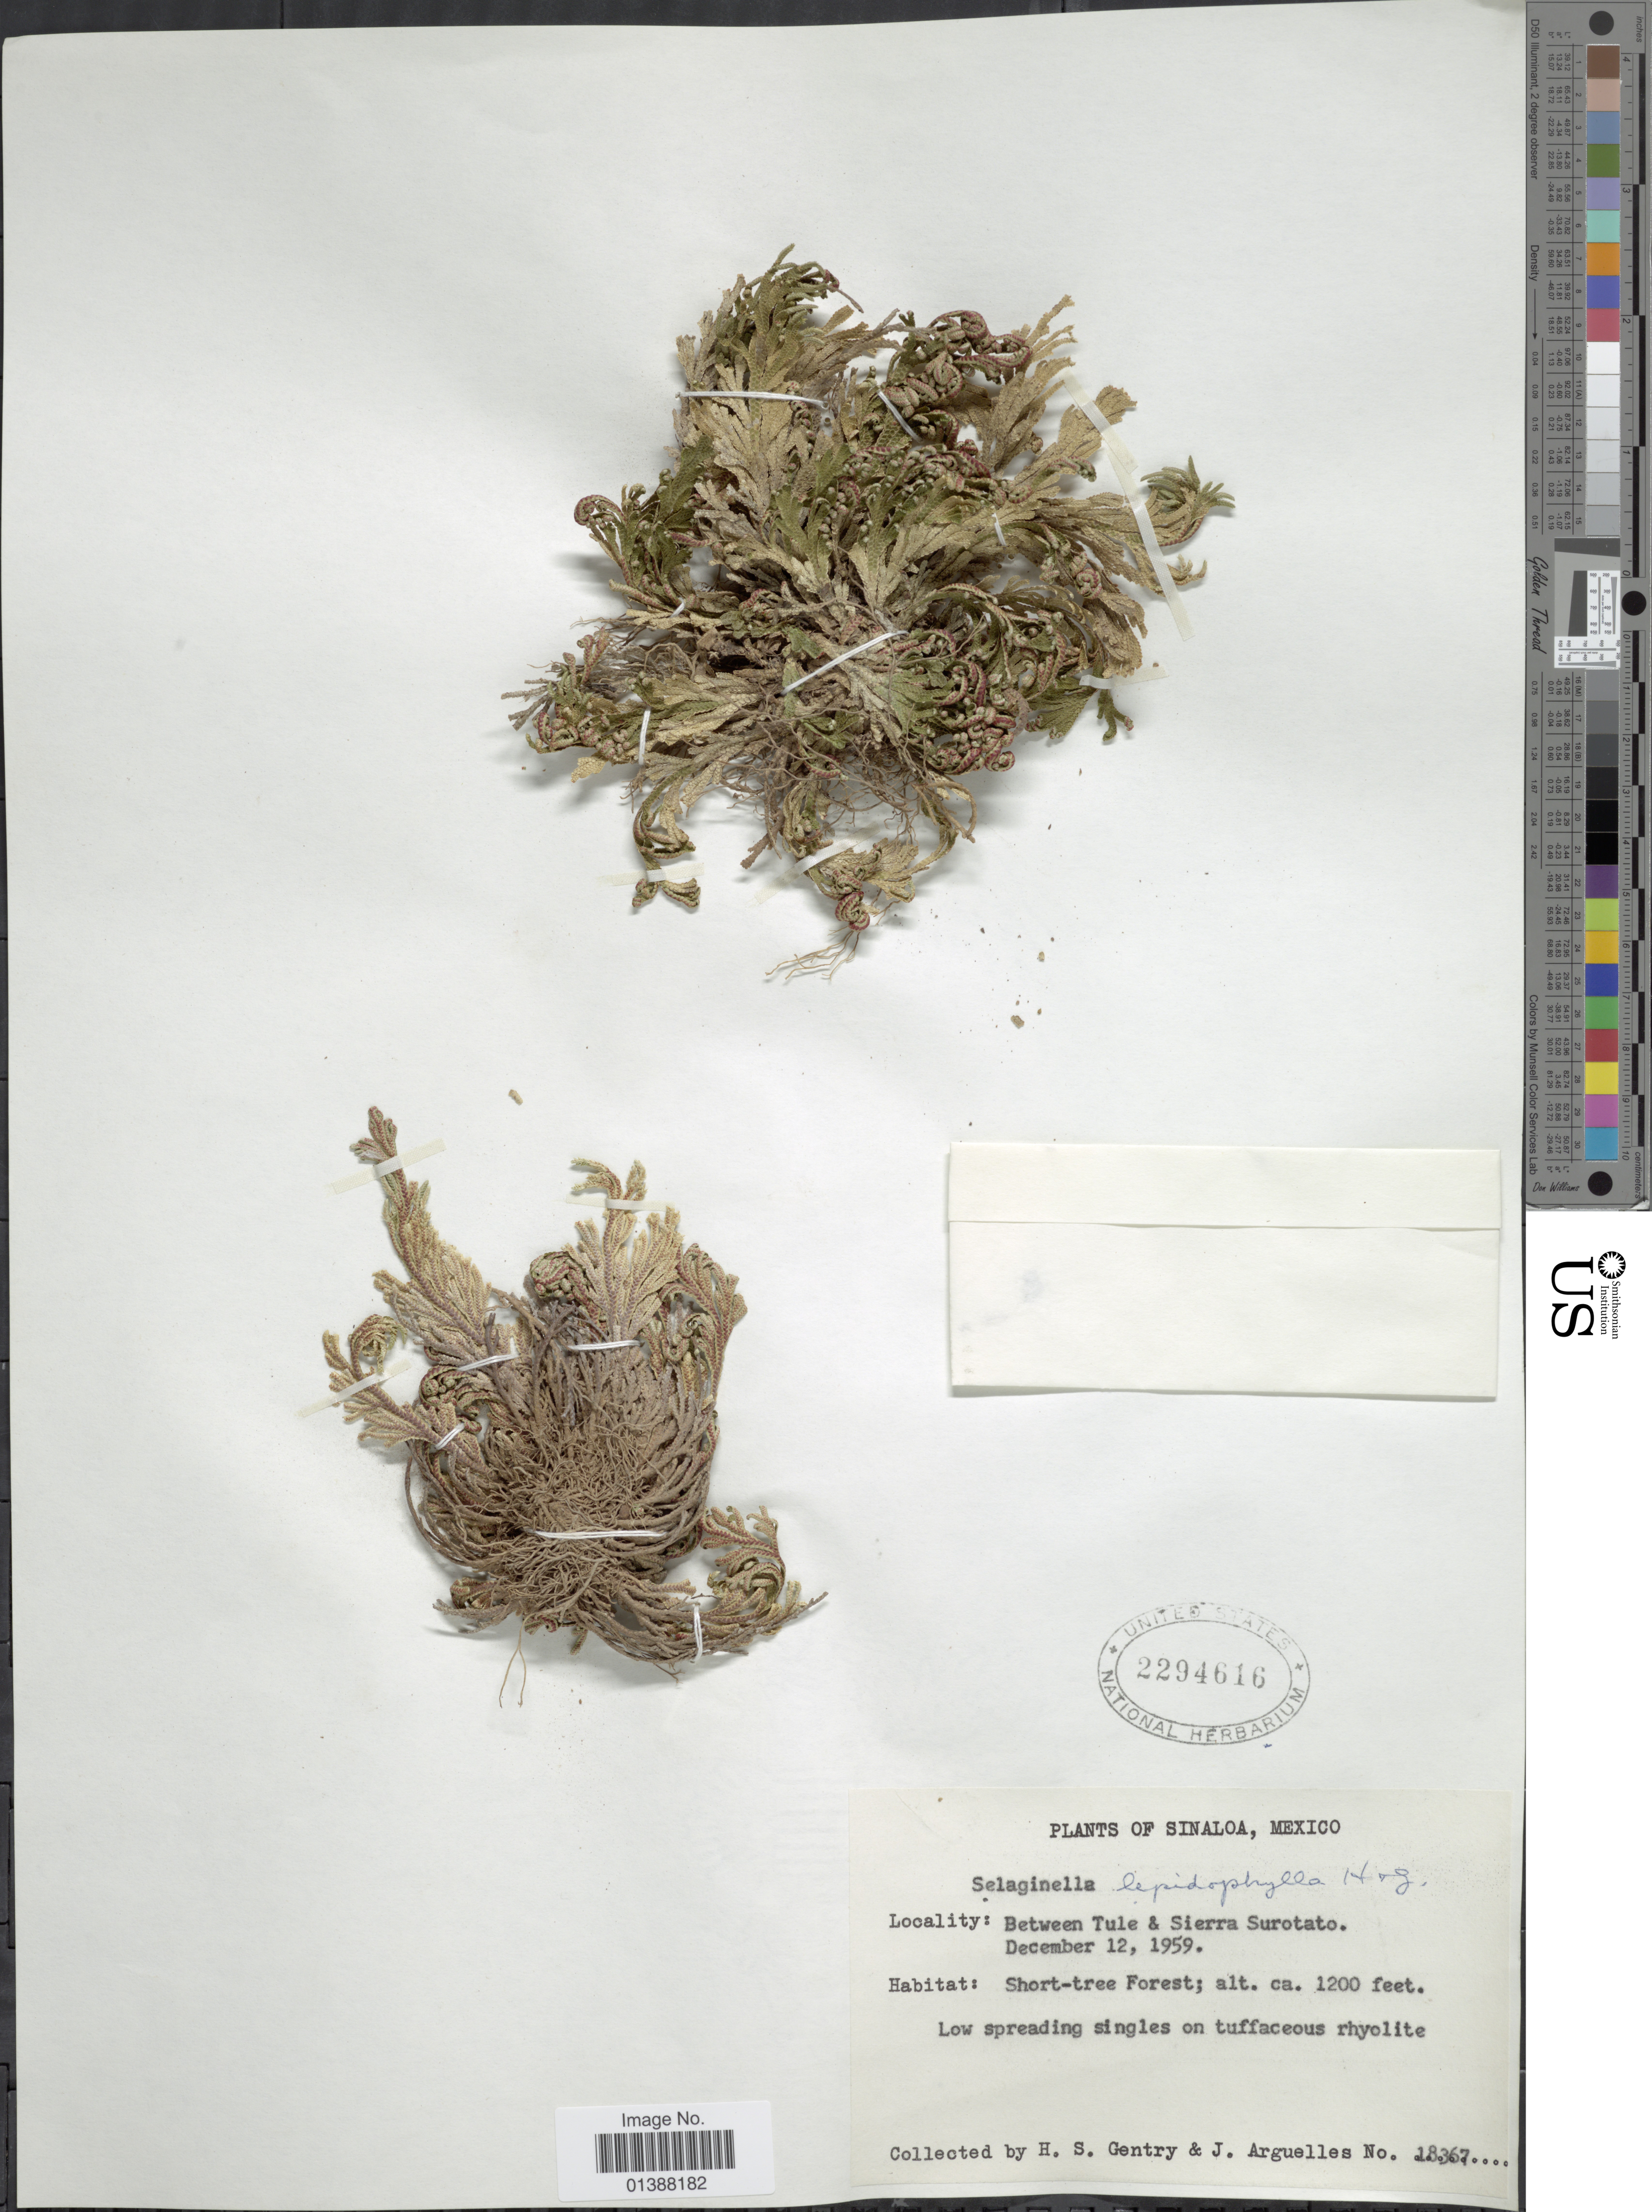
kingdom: Plantae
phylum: Tracheophyta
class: Lycopodiopsida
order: Selaginellales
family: Selaginellaceae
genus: Selaginella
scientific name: Selaginella lepidophylla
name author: (Hook. & Grev.) Spring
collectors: H. S. Gentry & J. Arguelles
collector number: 18367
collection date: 1959-12-12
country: Mexico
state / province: Sinaloa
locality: Between Tule & Sierra Surotato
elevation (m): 366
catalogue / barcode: US 2294616